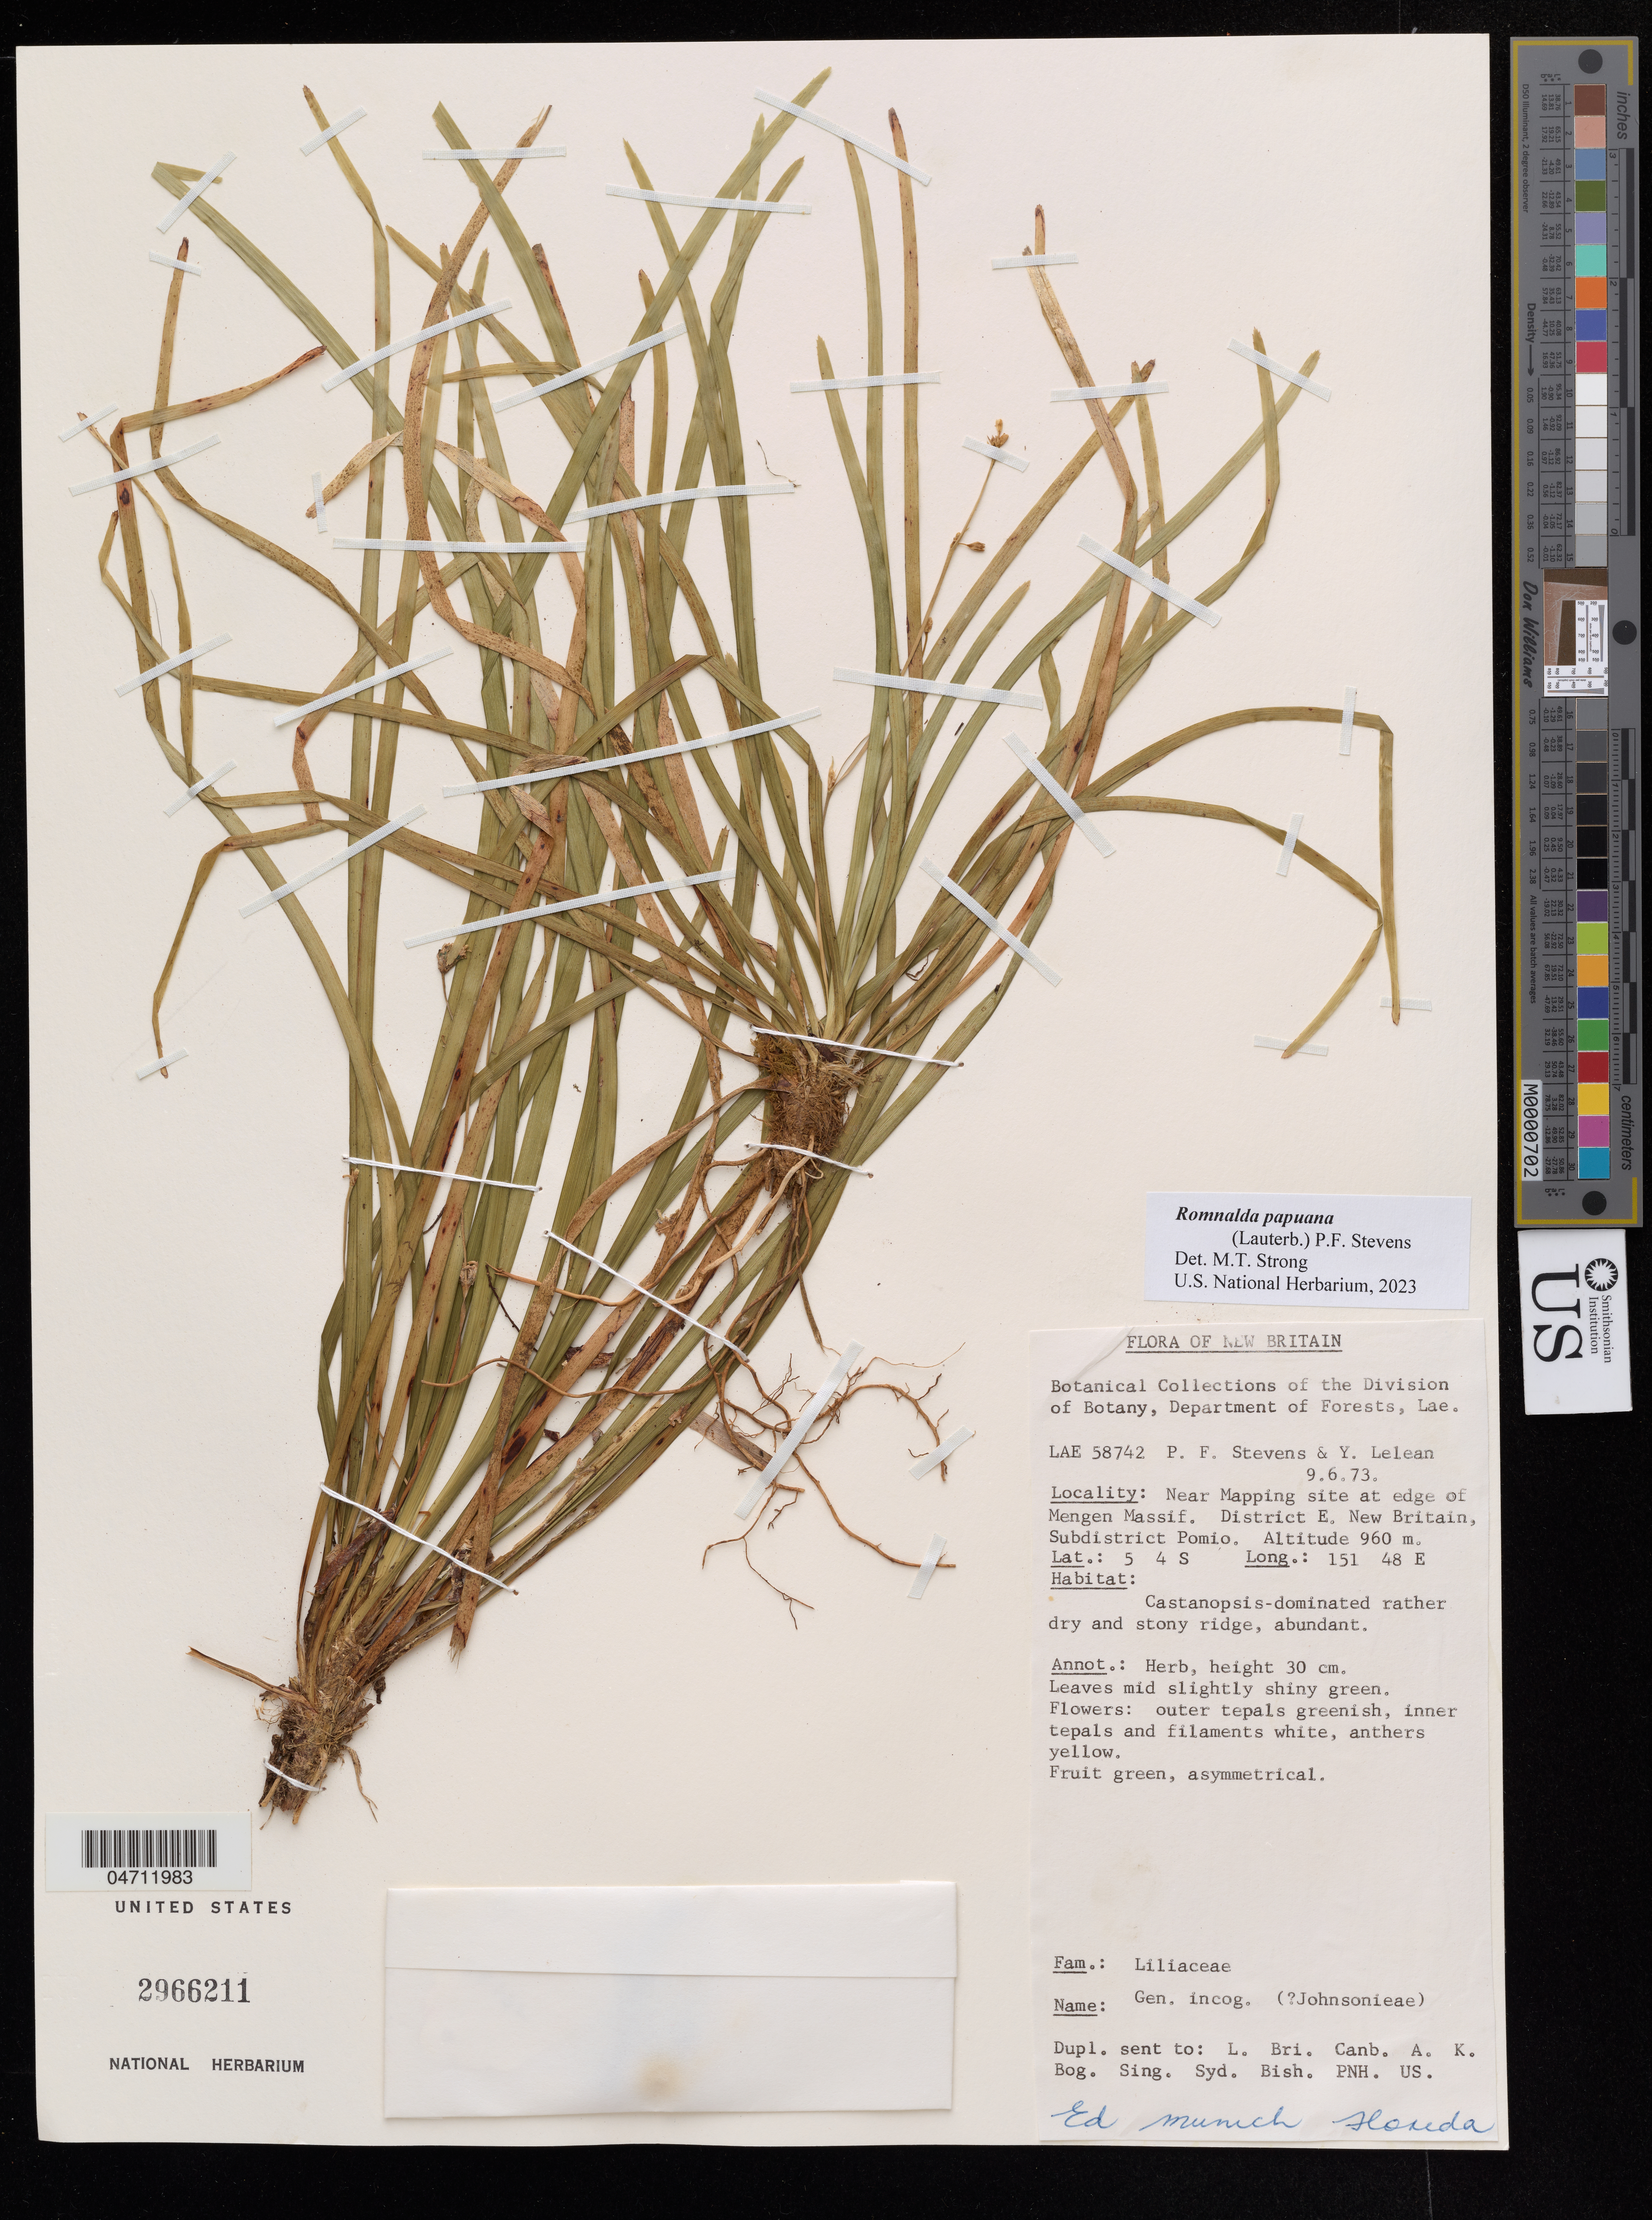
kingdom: Plantae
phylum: Tracheophyta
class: Liliopsida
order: Asparagales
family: Asparagaceae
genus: Romnalda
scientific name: Romnalda papuana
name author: (Lauterb.) P.F. Stevens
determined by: Strong, Mark T., (BOT), Smithsonian Institution - National Museum of Natural History (UNITED STATES)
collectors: P. F. Stevens & Y. Lelean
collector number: LAE 58742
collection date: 1973-06-09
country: Papua New Guinea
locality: Near Mapping site at edge of Mengen Massif. District E. New Britain, subdistrict Pomio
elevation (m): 1080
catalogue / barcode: US 2966211